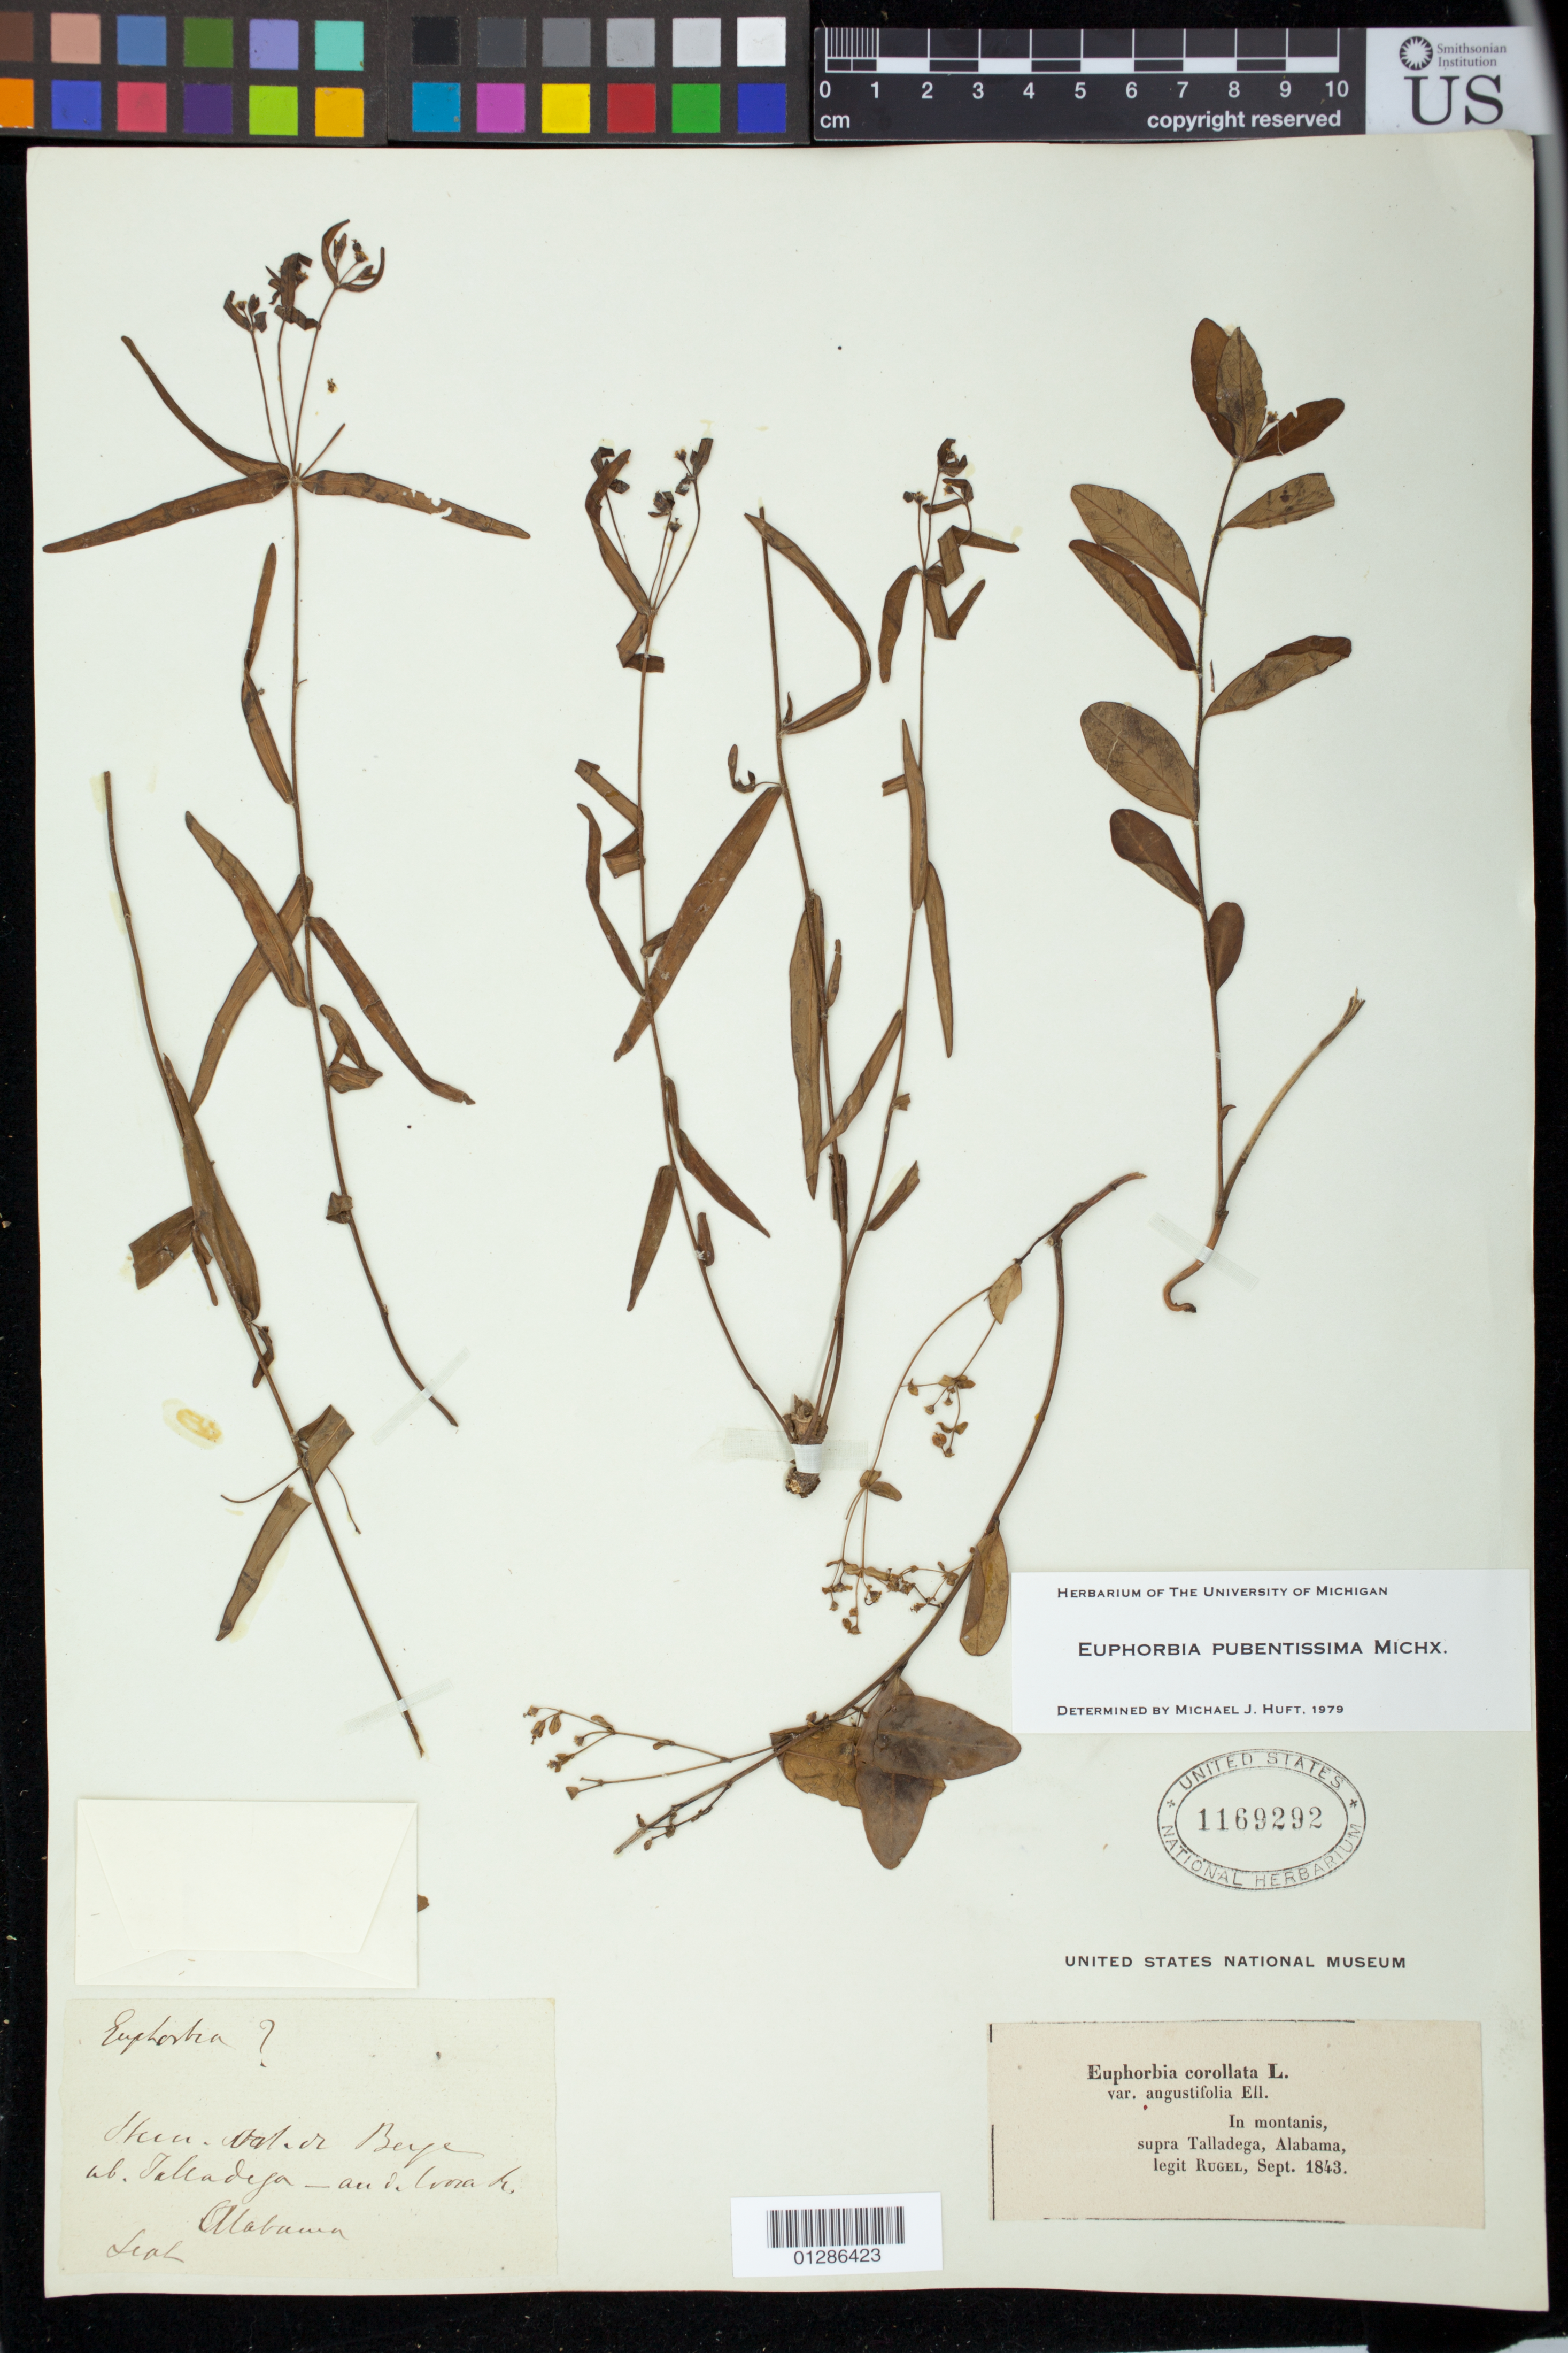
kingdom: Plantae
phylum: Tracheophyta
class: Magnoliopsida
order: Malpighiales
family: Euphorbiaceae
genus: Euphorbia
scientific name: Euphorbia pubentissima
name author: Michx.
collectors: Rugel, --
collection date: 1843-09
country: United States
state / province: Alabama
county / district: Talladega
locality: In montanis, Talladega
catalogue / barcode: US 1169292